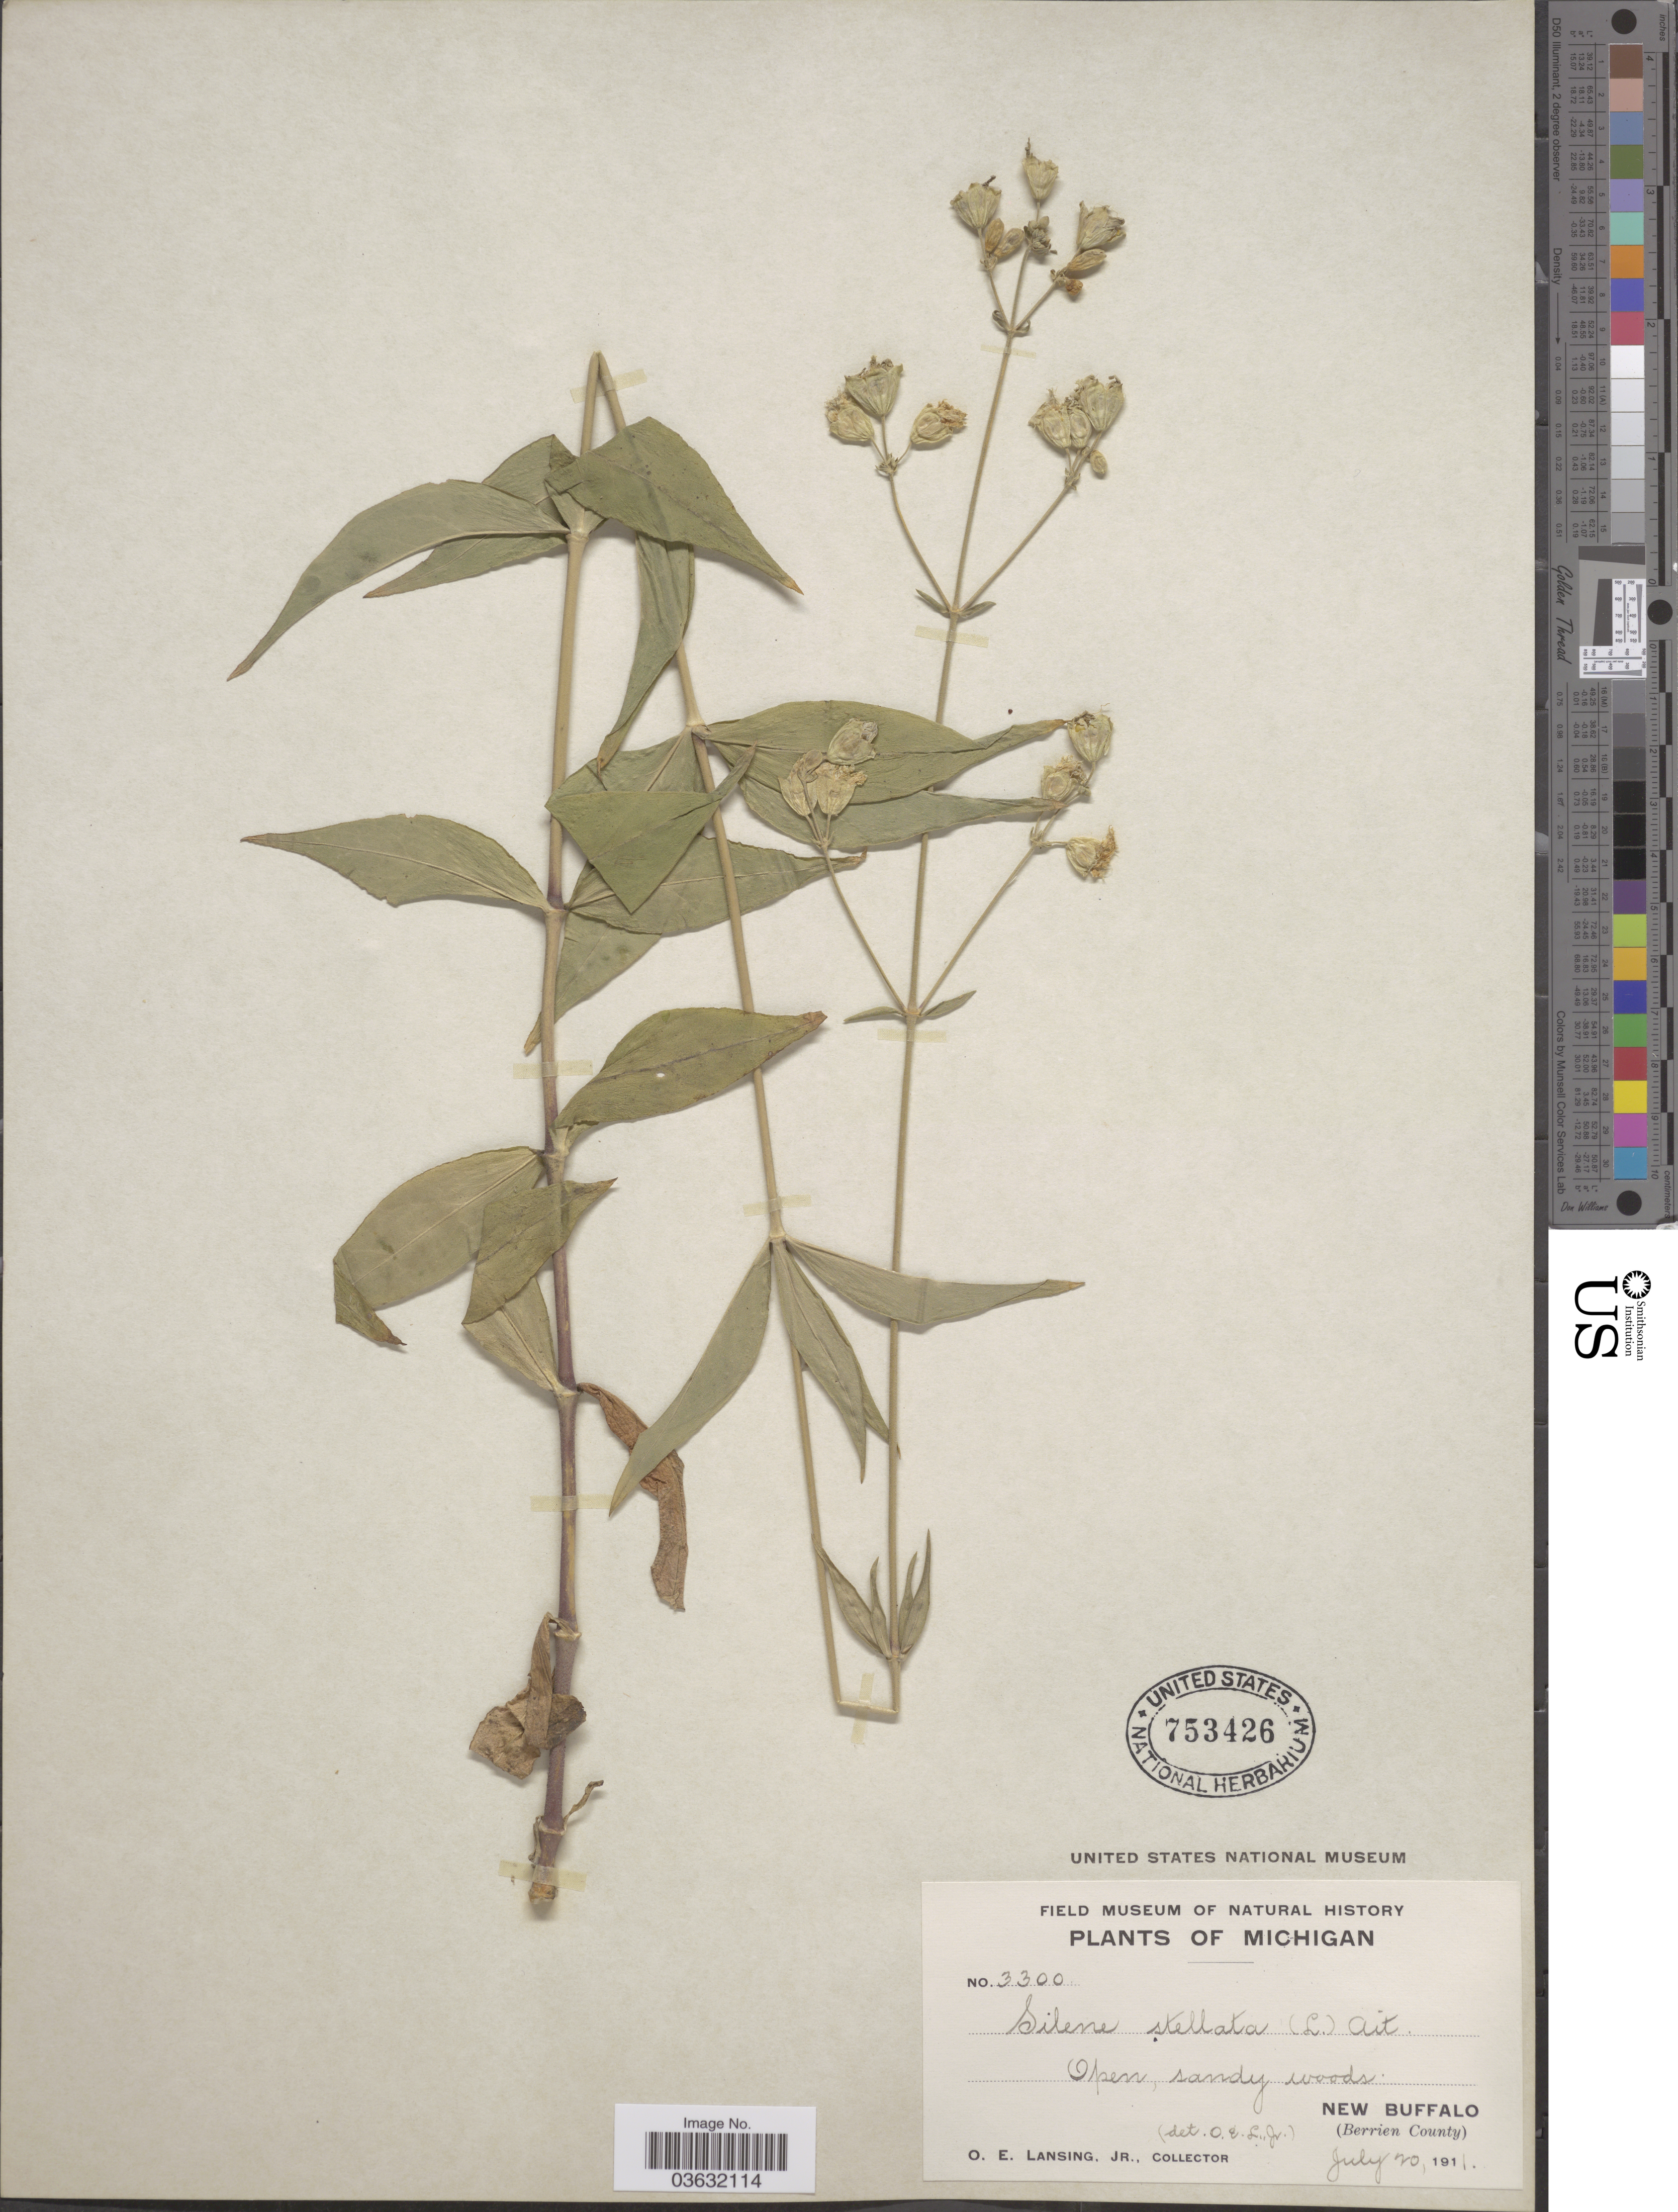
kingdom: Plantae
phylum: Tracheophyta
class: Magnoliopsida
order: Caryophyllales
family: Caryophyllaceae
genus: Silene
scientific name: Silene stellata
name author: (L.) Coyte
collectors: O. Lansing Jr.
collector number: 3300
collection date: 1911-07-20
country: United States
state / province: Michigan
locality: New Buffalo (Berrien County).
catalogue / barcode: US 753426